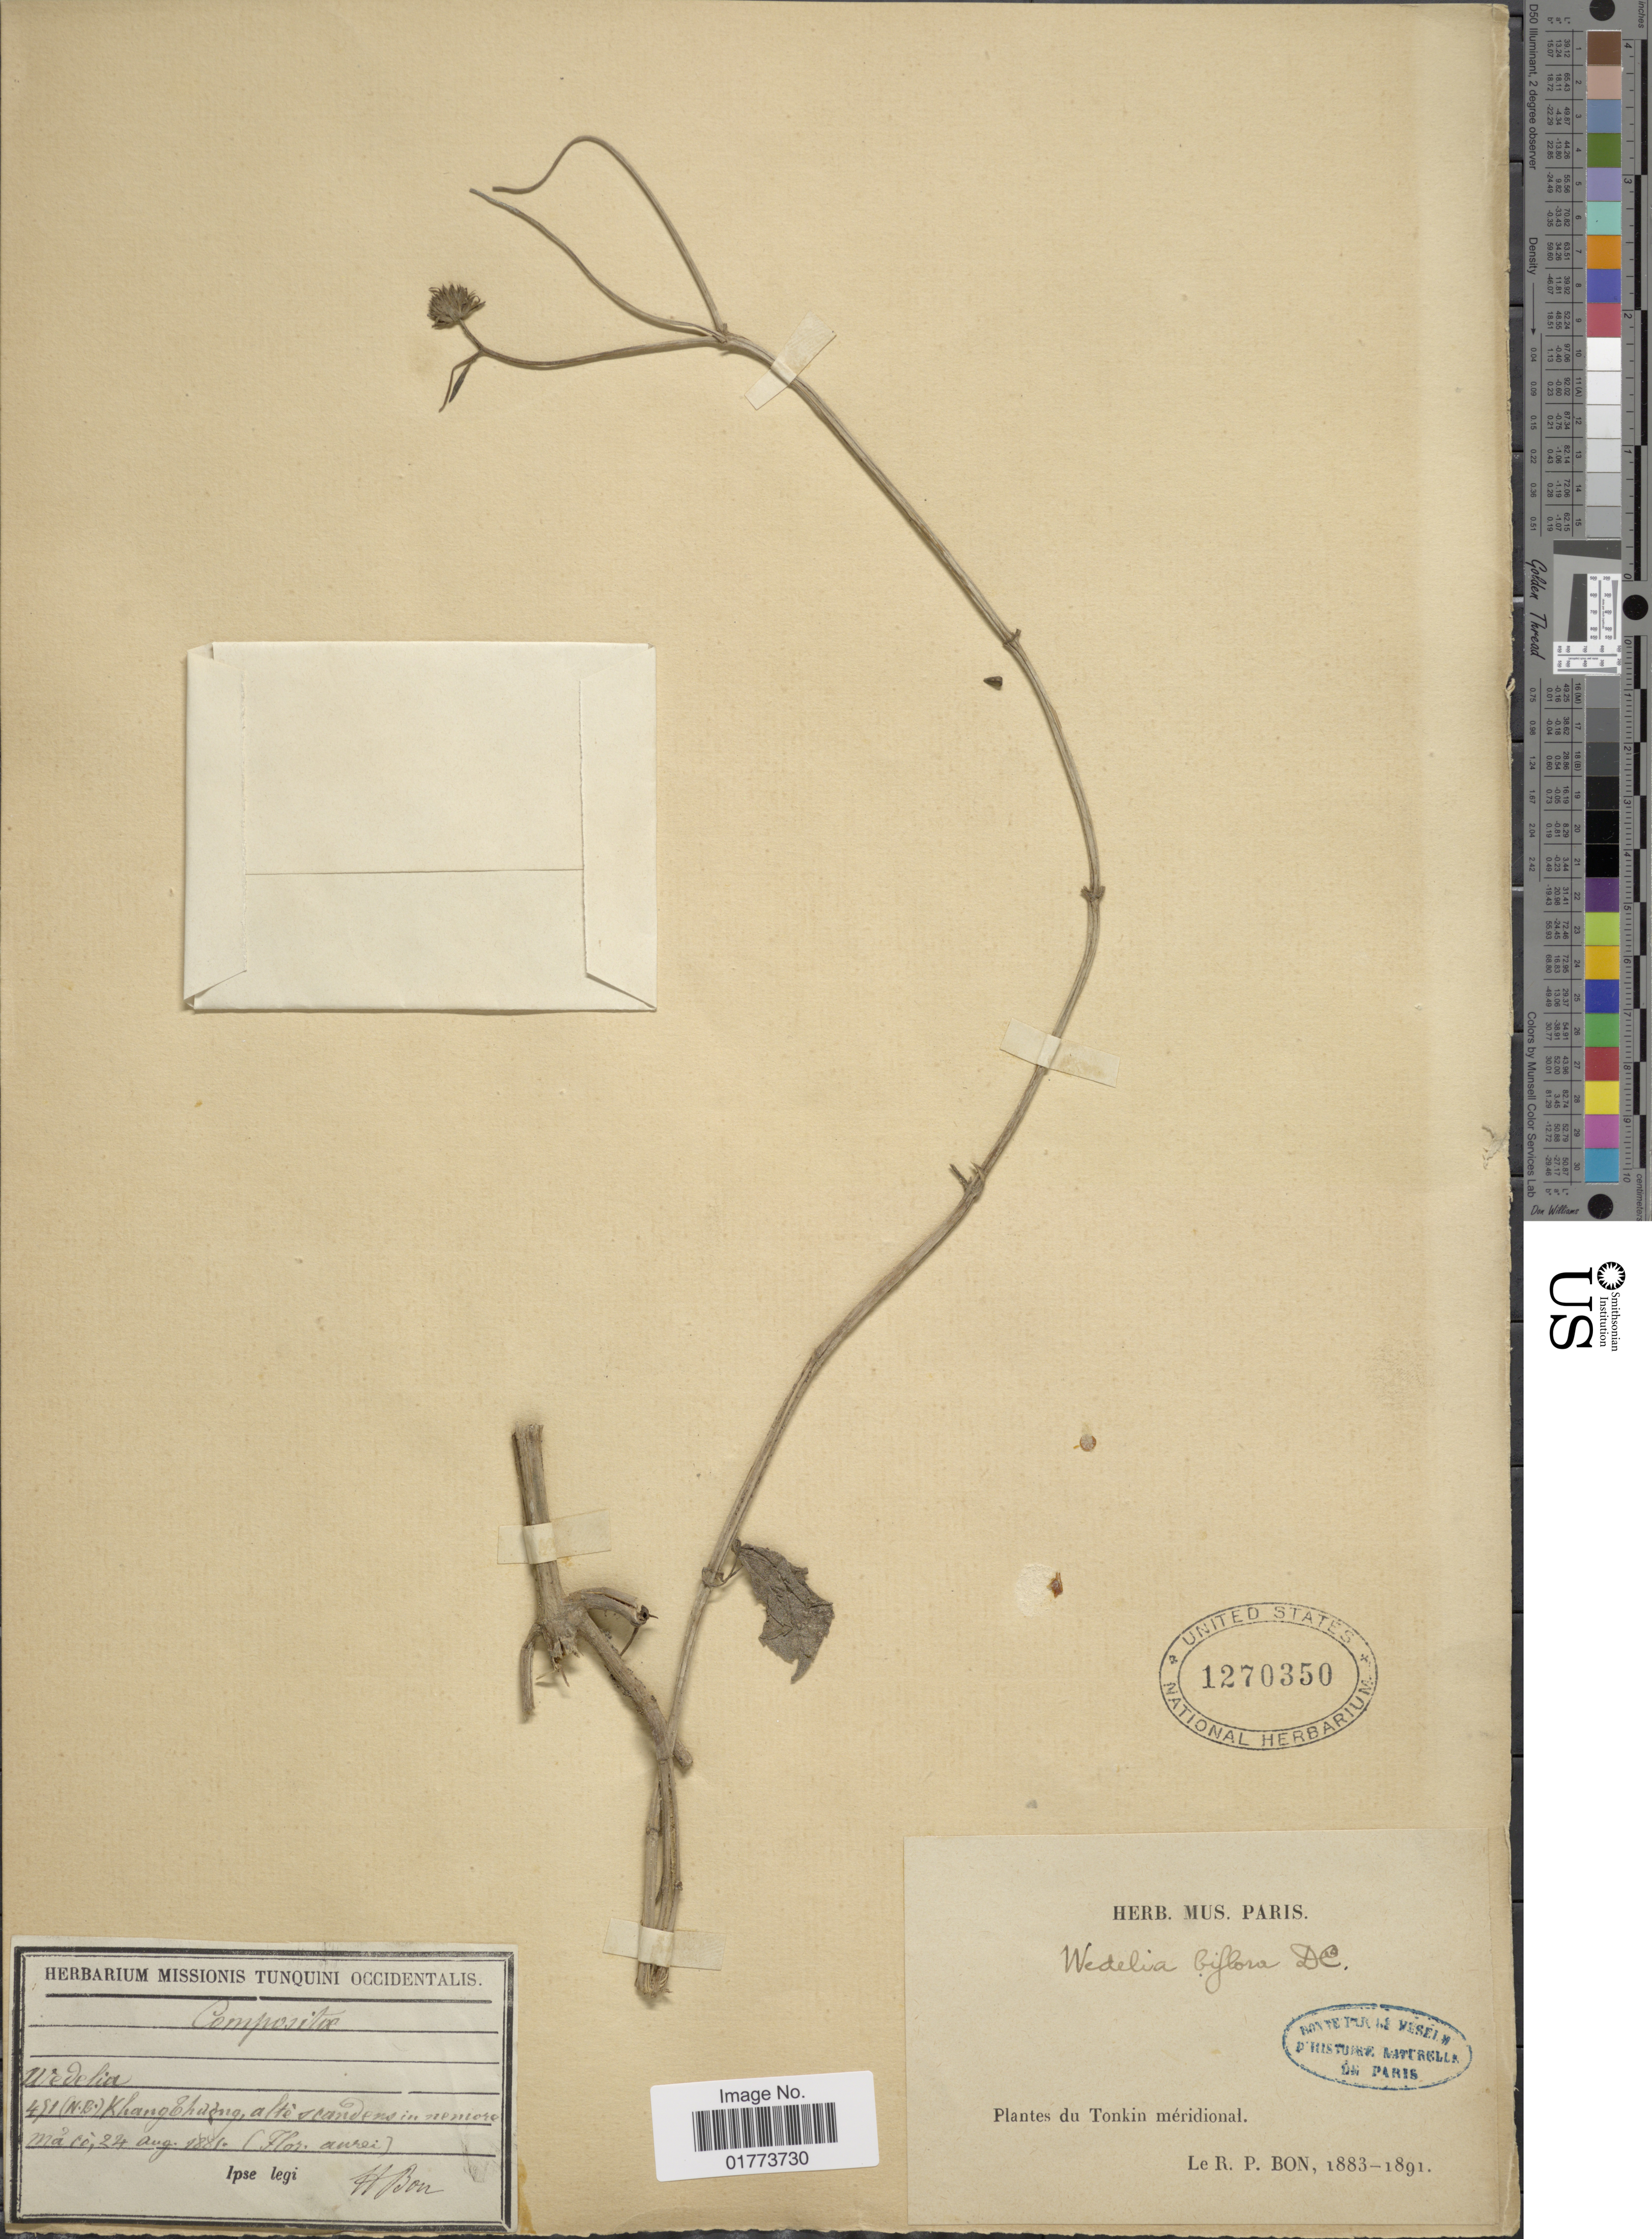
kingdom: Plantae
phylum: Tracheophyta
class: Magnoliopsida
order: Asterales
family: Asteraceae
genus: Wollastonia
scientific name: Wollastonia biflora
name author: (L.) DC.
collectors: R. Bon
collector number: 491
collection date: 1881-08-24/1891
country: Vietnam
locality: Maco. (Flor. anrei)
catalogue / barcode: US 1270350